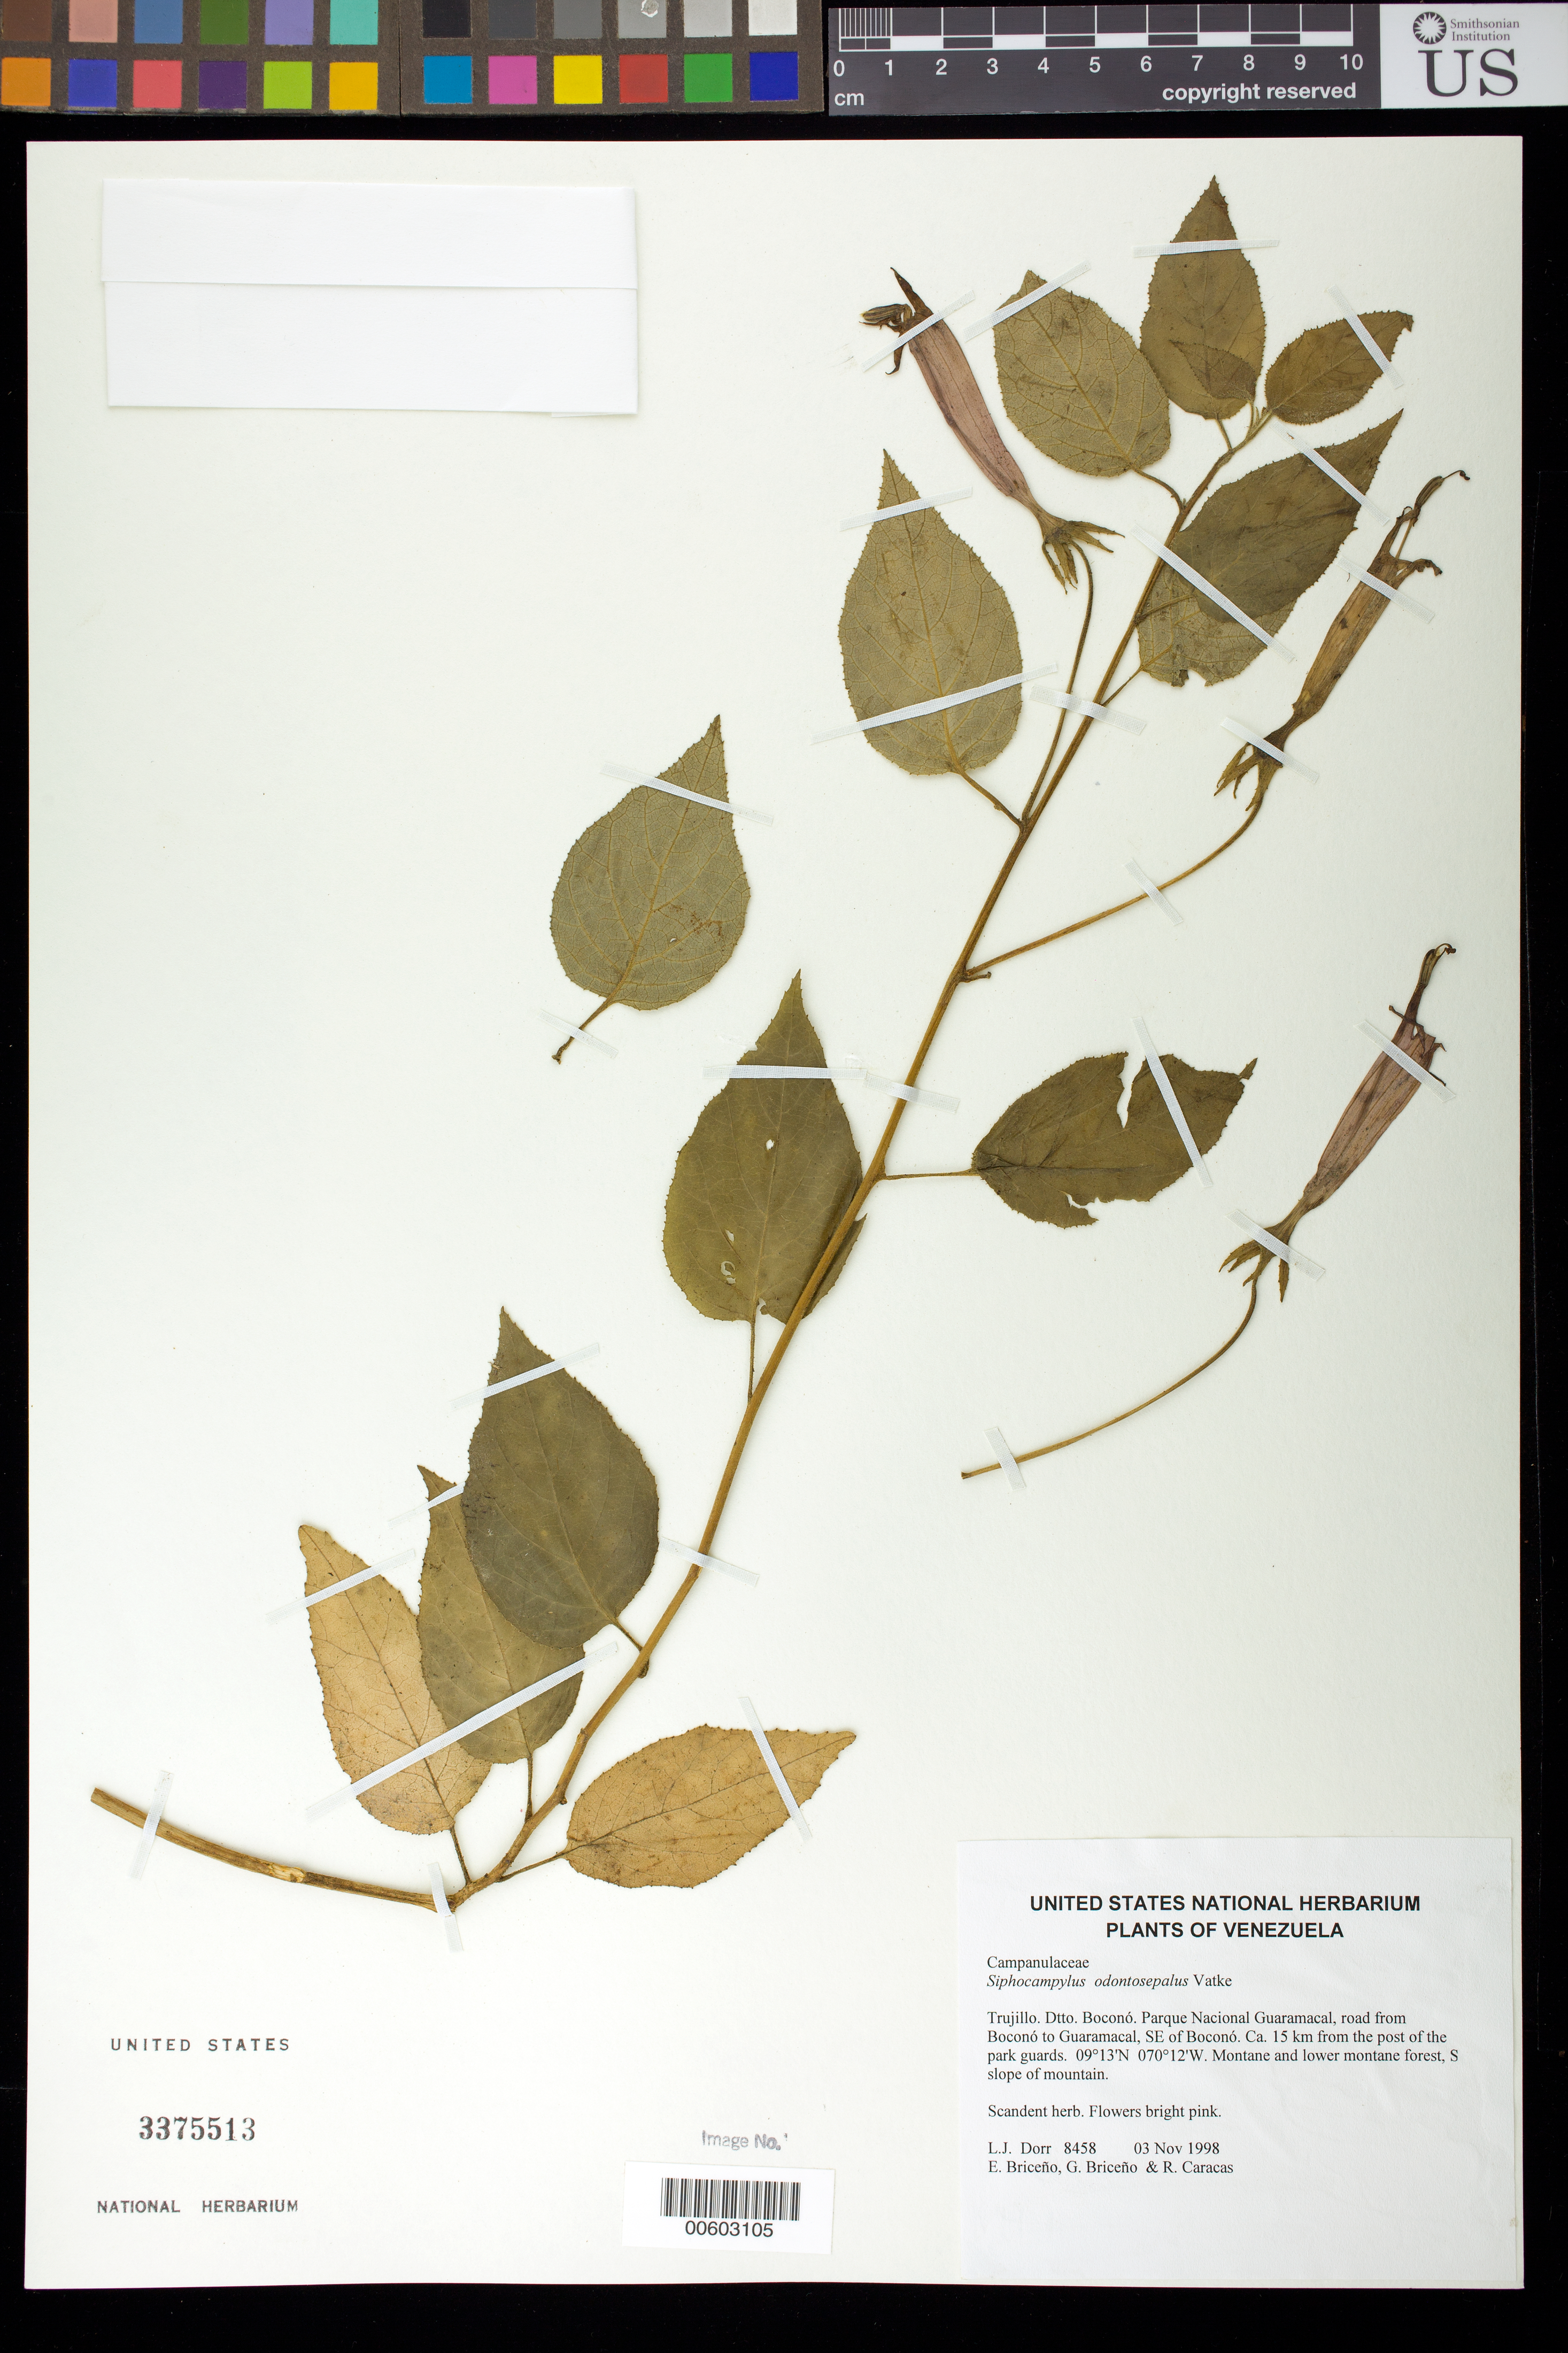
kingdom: Plantae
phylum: Tracheophyta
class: Magnoliopsida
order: Asterales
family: Campanulaceae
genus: Siphocampylus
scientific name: Siphocampylus odontosepalus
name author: Vatke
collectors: L. J. Dorr, E. Briceño, G. Briceño & R. Caracas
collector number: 8458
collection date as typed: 03 Nov 1998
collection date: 1998-11-03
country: Venezuela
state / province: Trujillo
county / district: Boconó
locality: Parque Nacional Guaramacal, road from Boconó to Guaramacal, SE of Boconó, ca. 15 km from the post of the park guards.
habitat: Montane and lower montane forest, S slope of mountain.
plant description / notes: OSH, PORT, US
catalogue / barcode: US 3375513